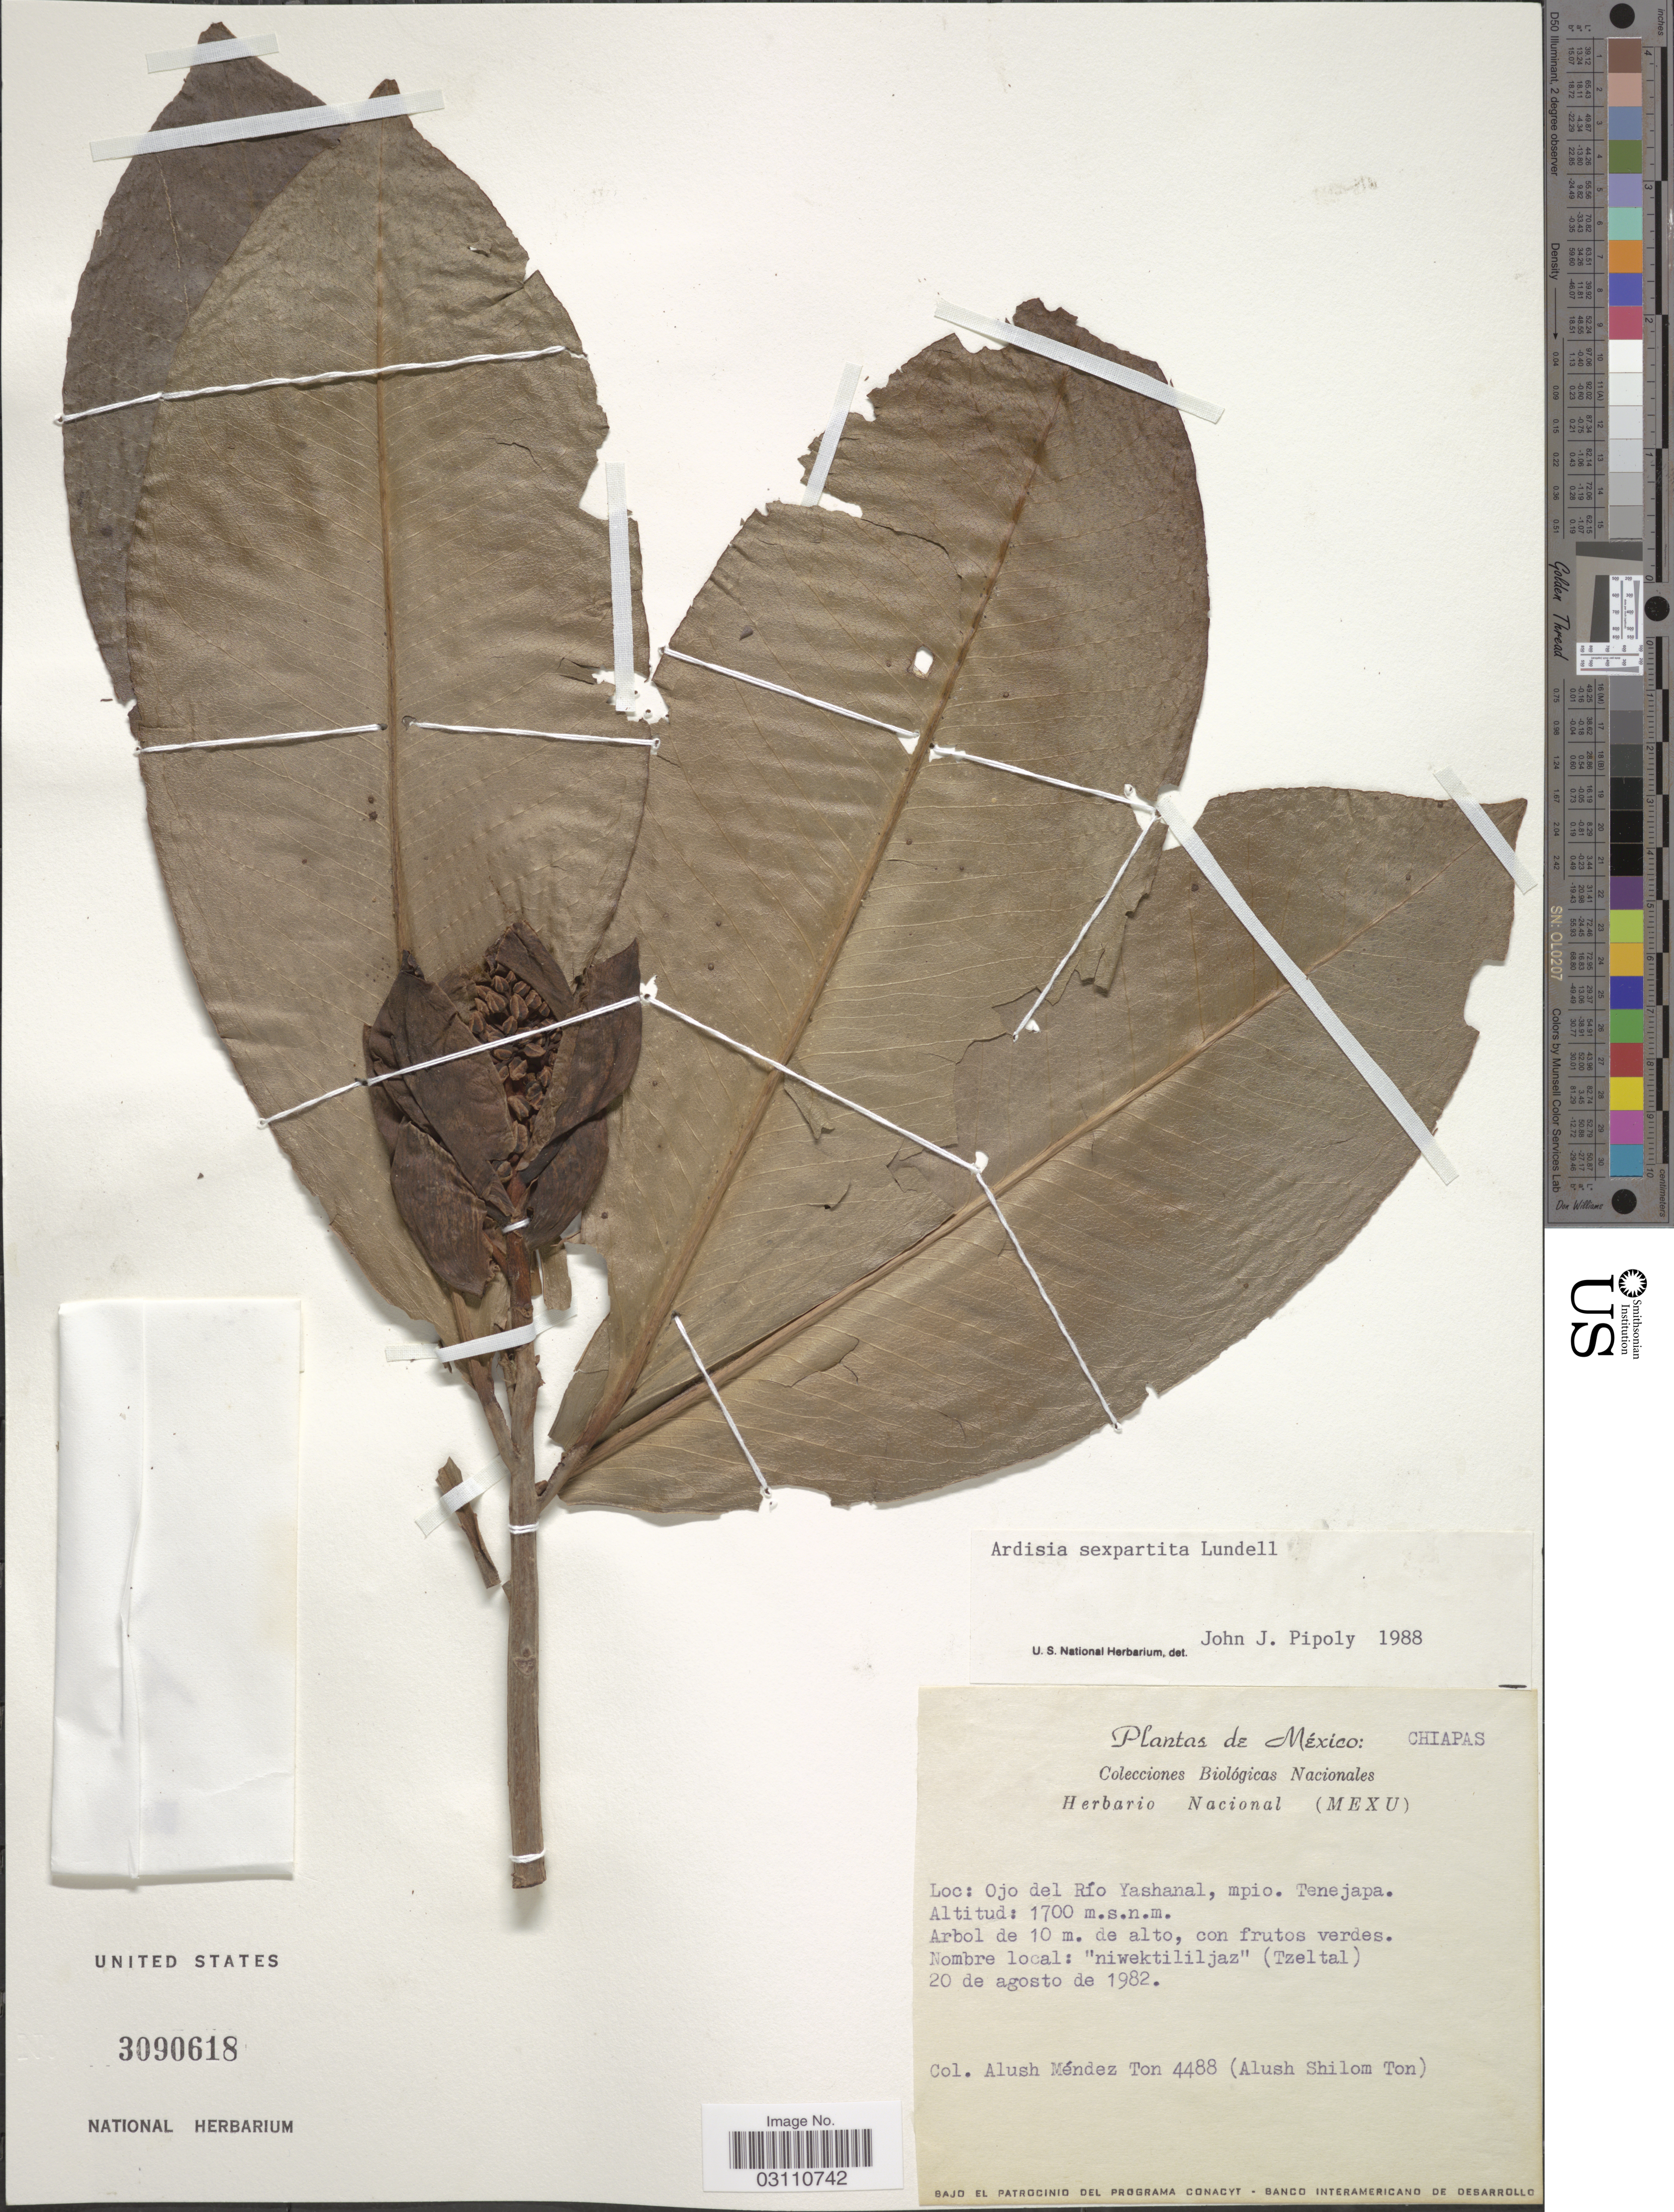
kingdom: Plantae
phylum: Tracheophyta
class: Magnoliopsida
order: Ericales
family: Primulaceae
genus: Ardisia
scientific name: Ardisia sexpartita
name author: Lundell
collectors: A. M. Ton & A. S. Ton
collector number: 4488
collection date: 1982-08-20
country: Mexico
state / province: Chiapas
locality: Ojo del Río Yashanal, mpio. Tenejapa.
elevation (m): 1700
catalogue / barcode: US 3090618